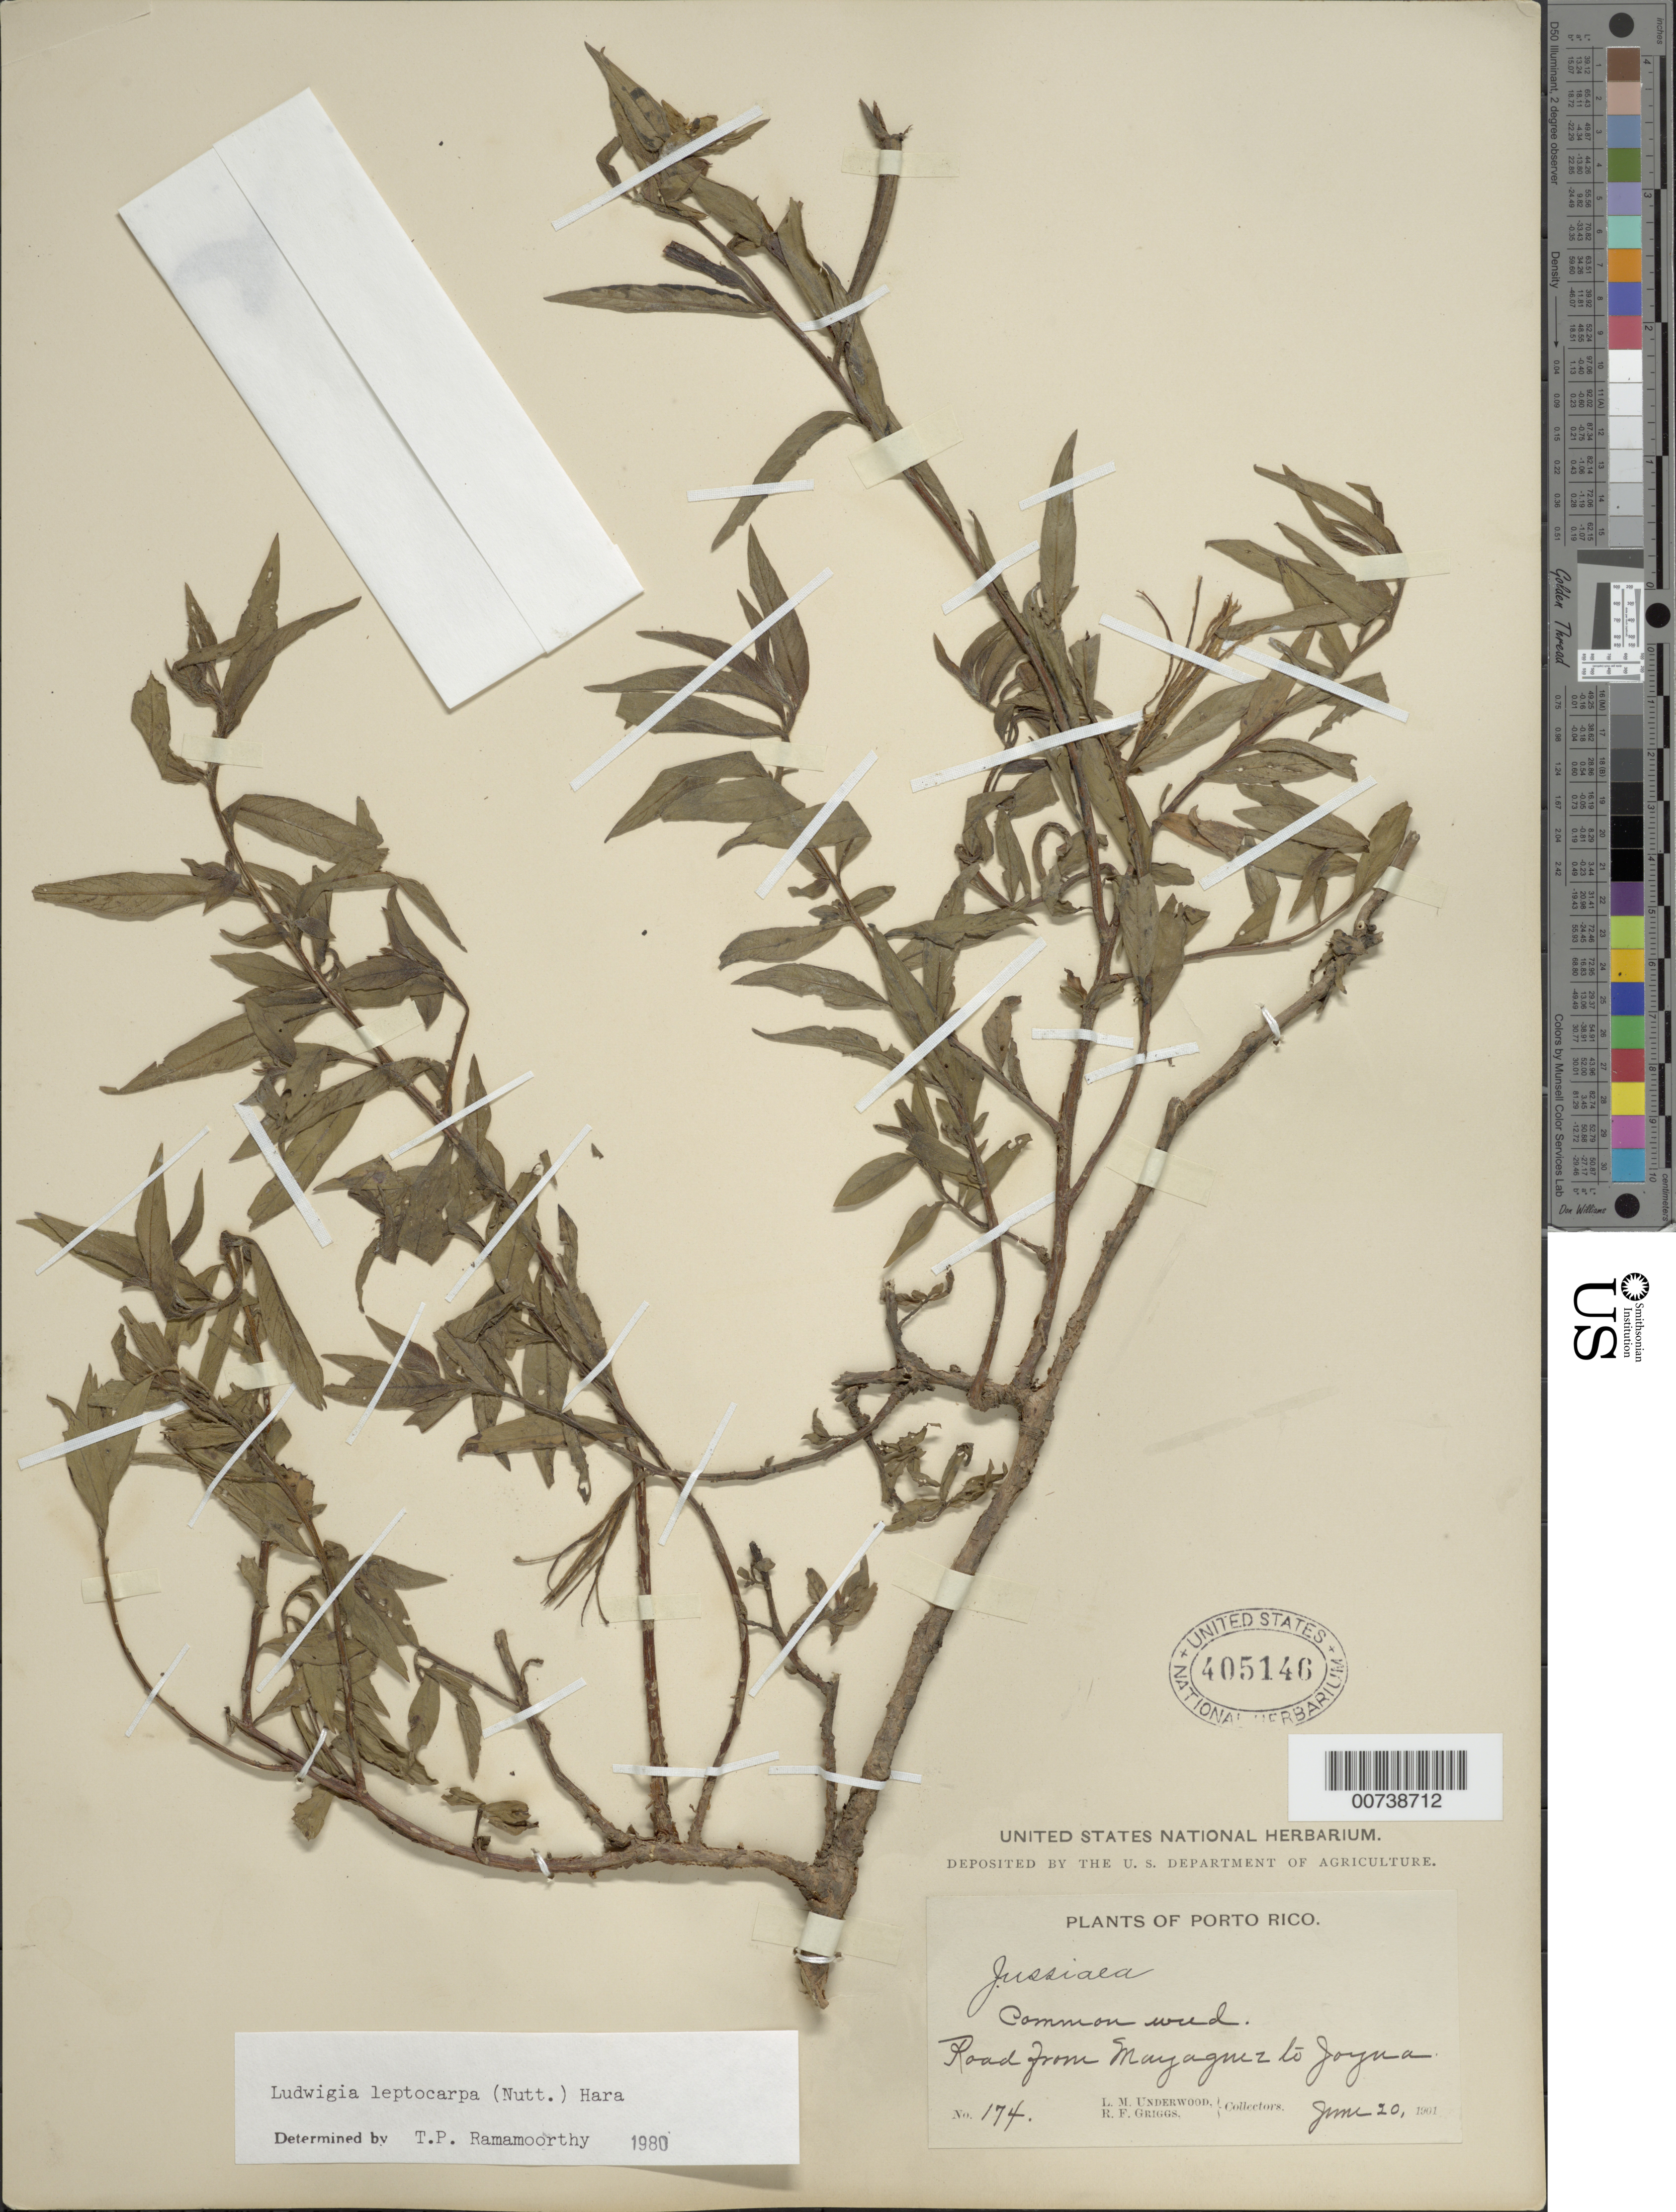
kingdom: Plantae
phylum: Tracheophyta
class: Magnoliopsida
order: Myrtales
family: Onagraceae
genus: Ludwigia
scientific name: Ludwigia leptocarpa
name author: (Nutt.) H. Hara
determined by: Ramamoorthy, T. P.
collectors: L. M. Underwood & R. F. Griggs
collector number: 174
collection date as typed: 20 Jun 1901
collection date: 1901-06-20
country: Puerto Rico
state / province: Mayagüez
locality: Road from Mayaguez to Jayua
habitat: Common weed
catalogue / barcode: US 405146